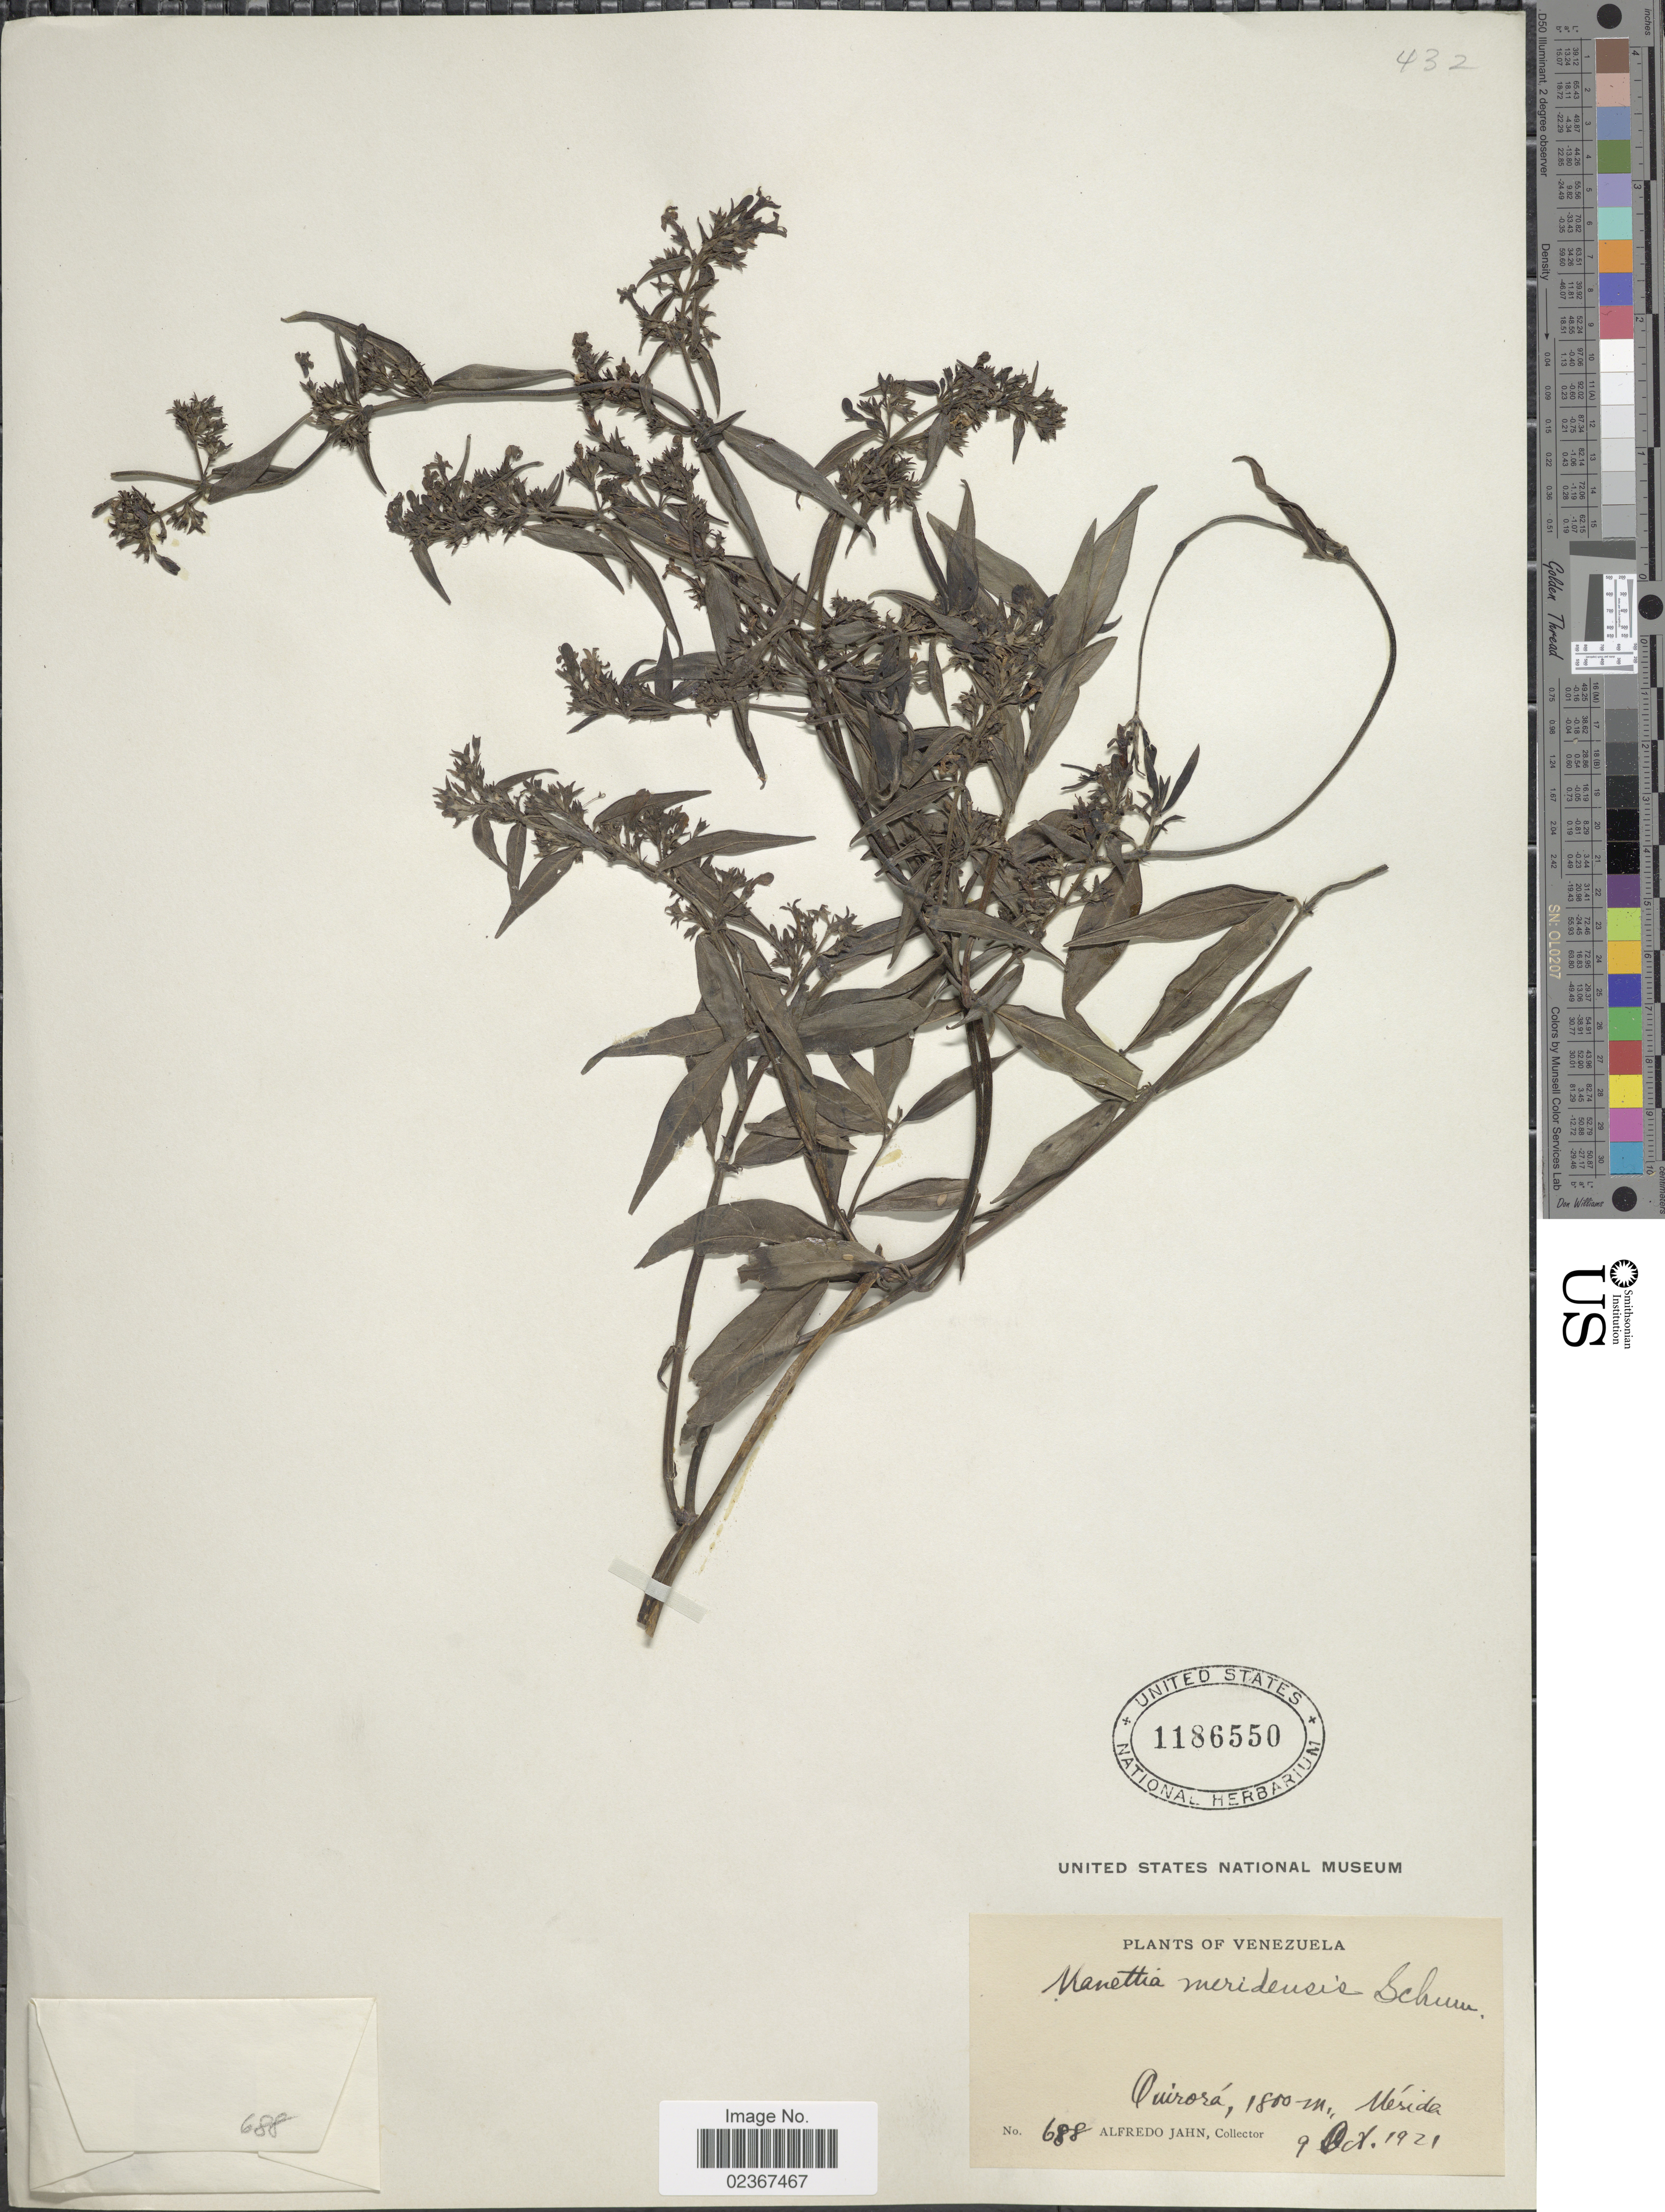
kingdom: Plantae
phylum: Tracheophyta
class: Magnoliopsida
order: Gentianales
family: Rubiaceae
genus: Manettia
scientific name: Manettia meridensis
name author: K. Schum.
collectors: A. Jahn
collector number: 688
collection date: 1921-10-09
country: Venezuela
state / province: Mérida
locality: Quirora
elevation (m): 1800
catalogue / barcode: US 1186550